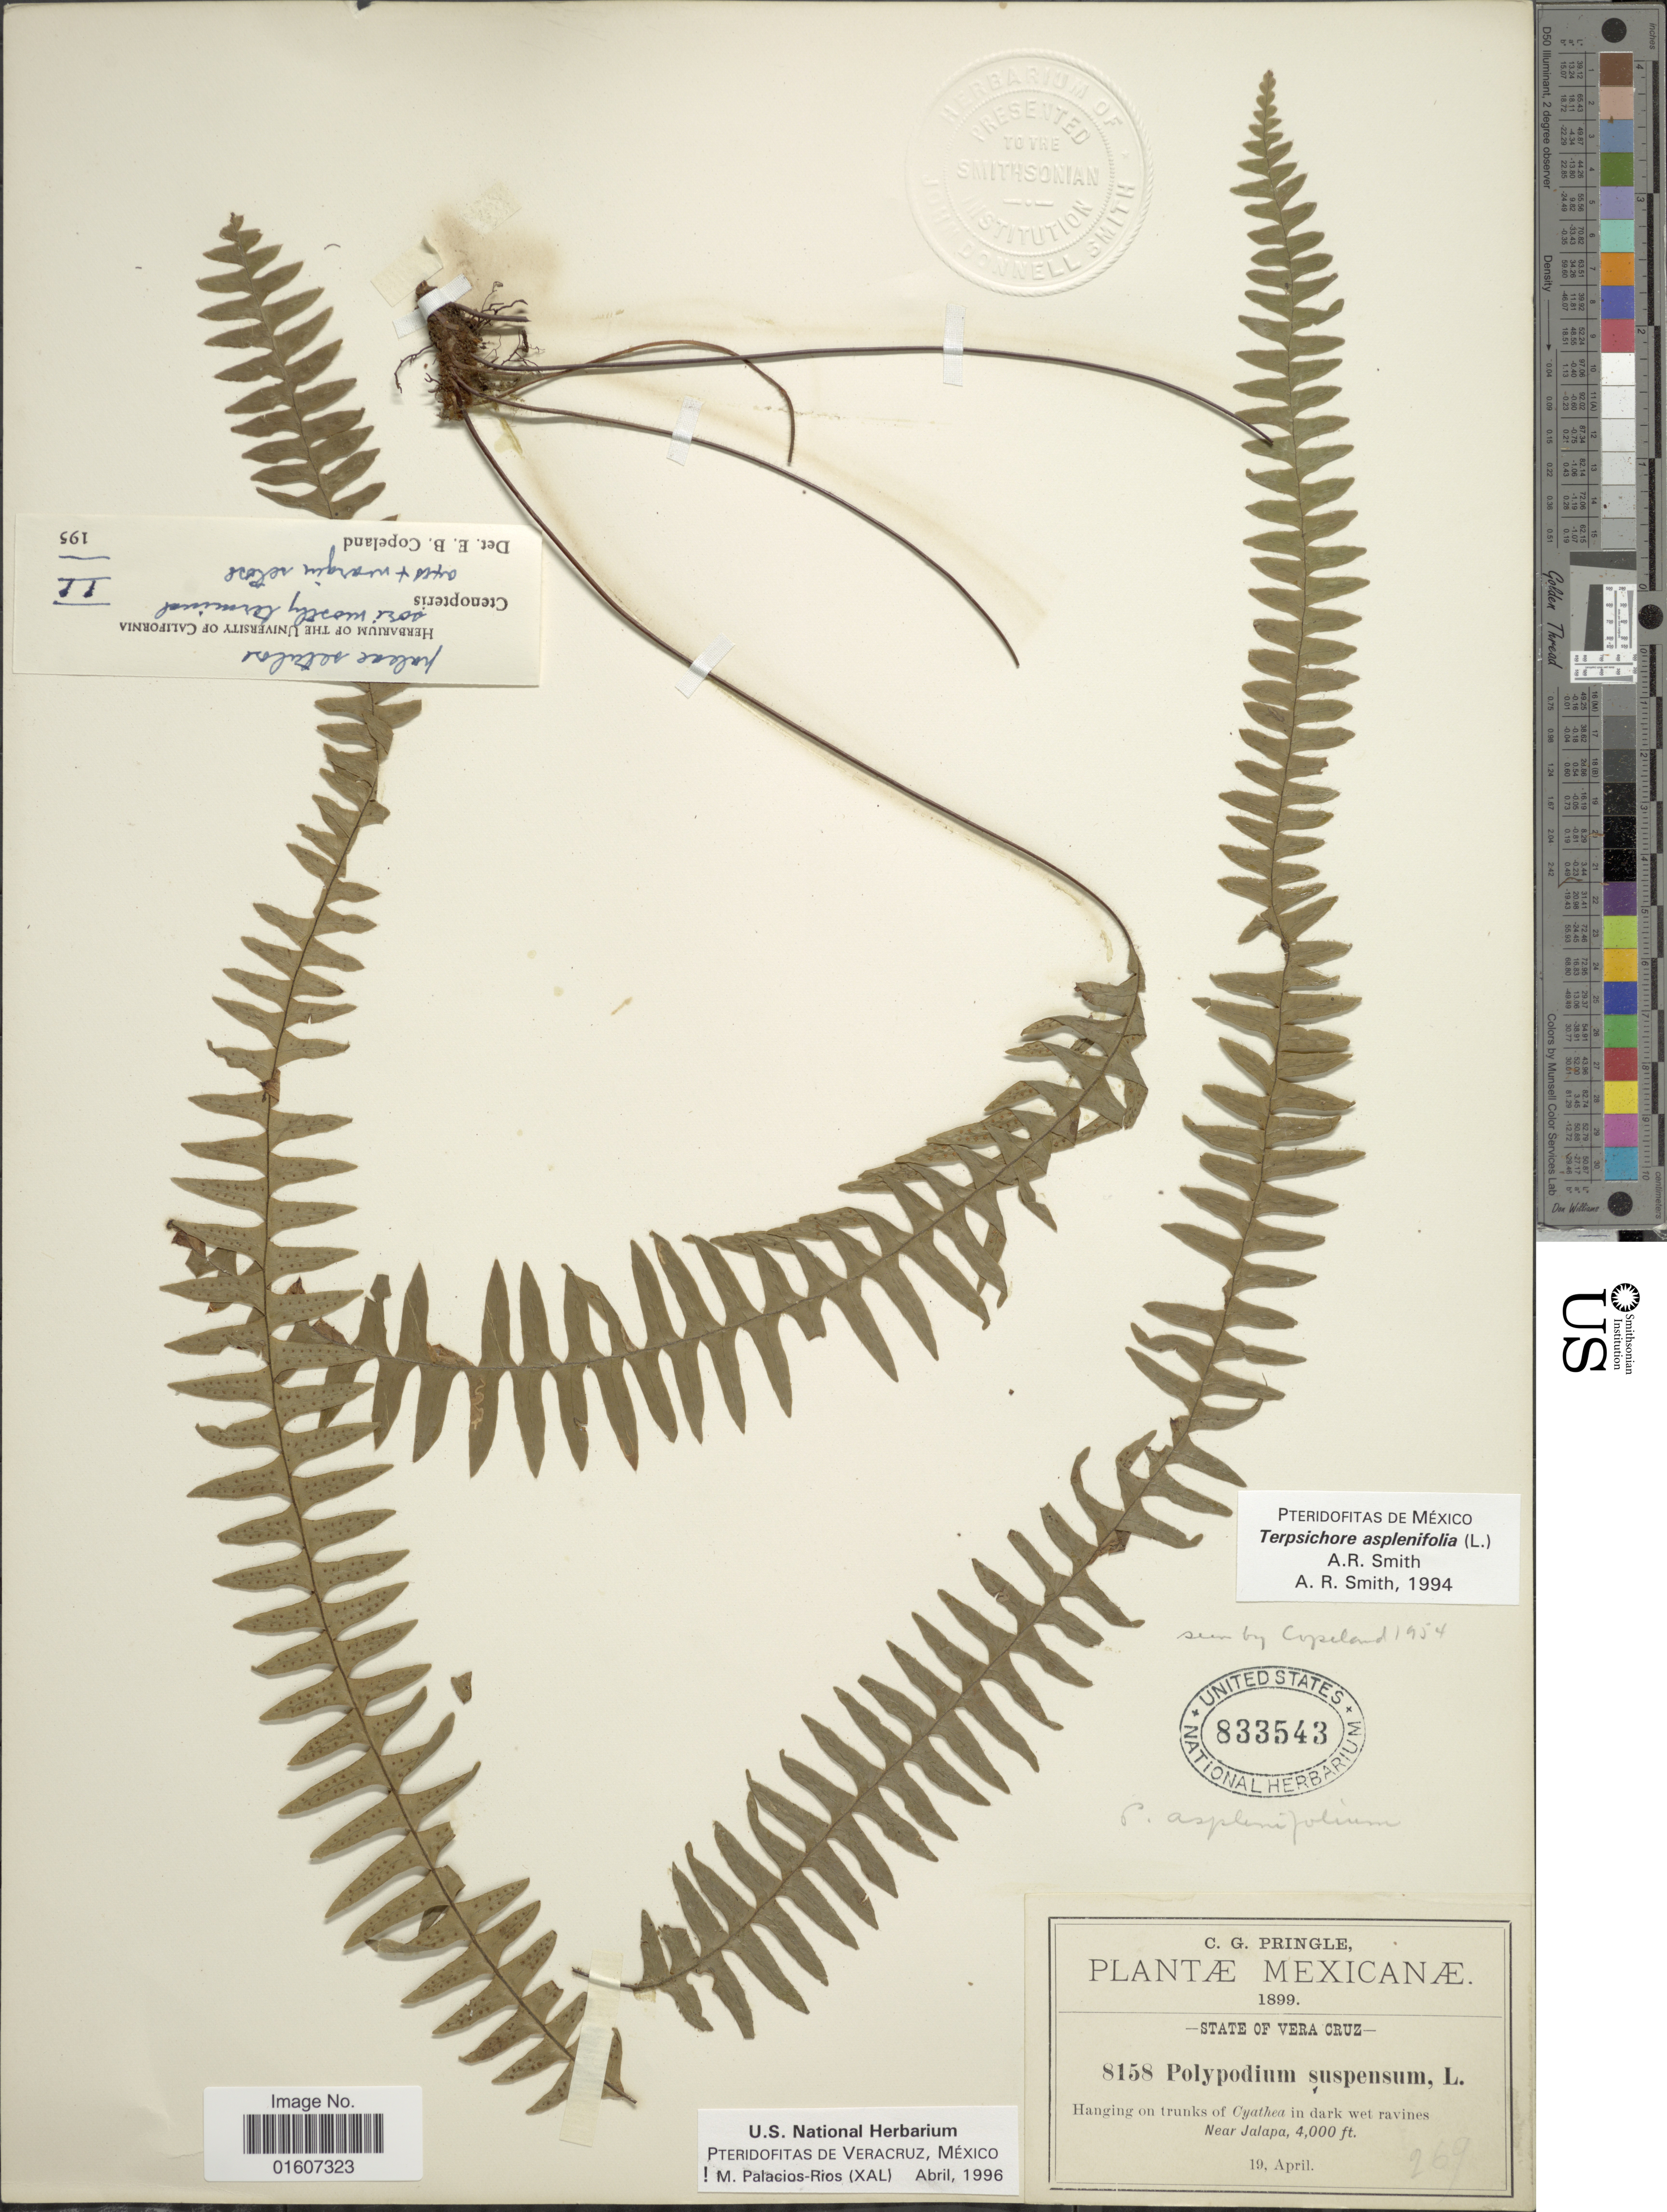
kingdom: Plantae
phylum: Tracheophyta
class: Polypodiopsida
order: Polypodiales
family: Polypodiaceae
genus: Terpsichore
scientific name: Terpsichore asplenifolia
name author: (L.) A.R. Sm.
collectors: C. G. Pringle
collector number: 8158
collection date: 1899-04-19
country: Mexico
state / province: Veracruz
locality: Hanging on trunks of Cyathea in dark wet ravines Near Jalapa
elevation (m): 1219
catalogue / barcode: US 833543